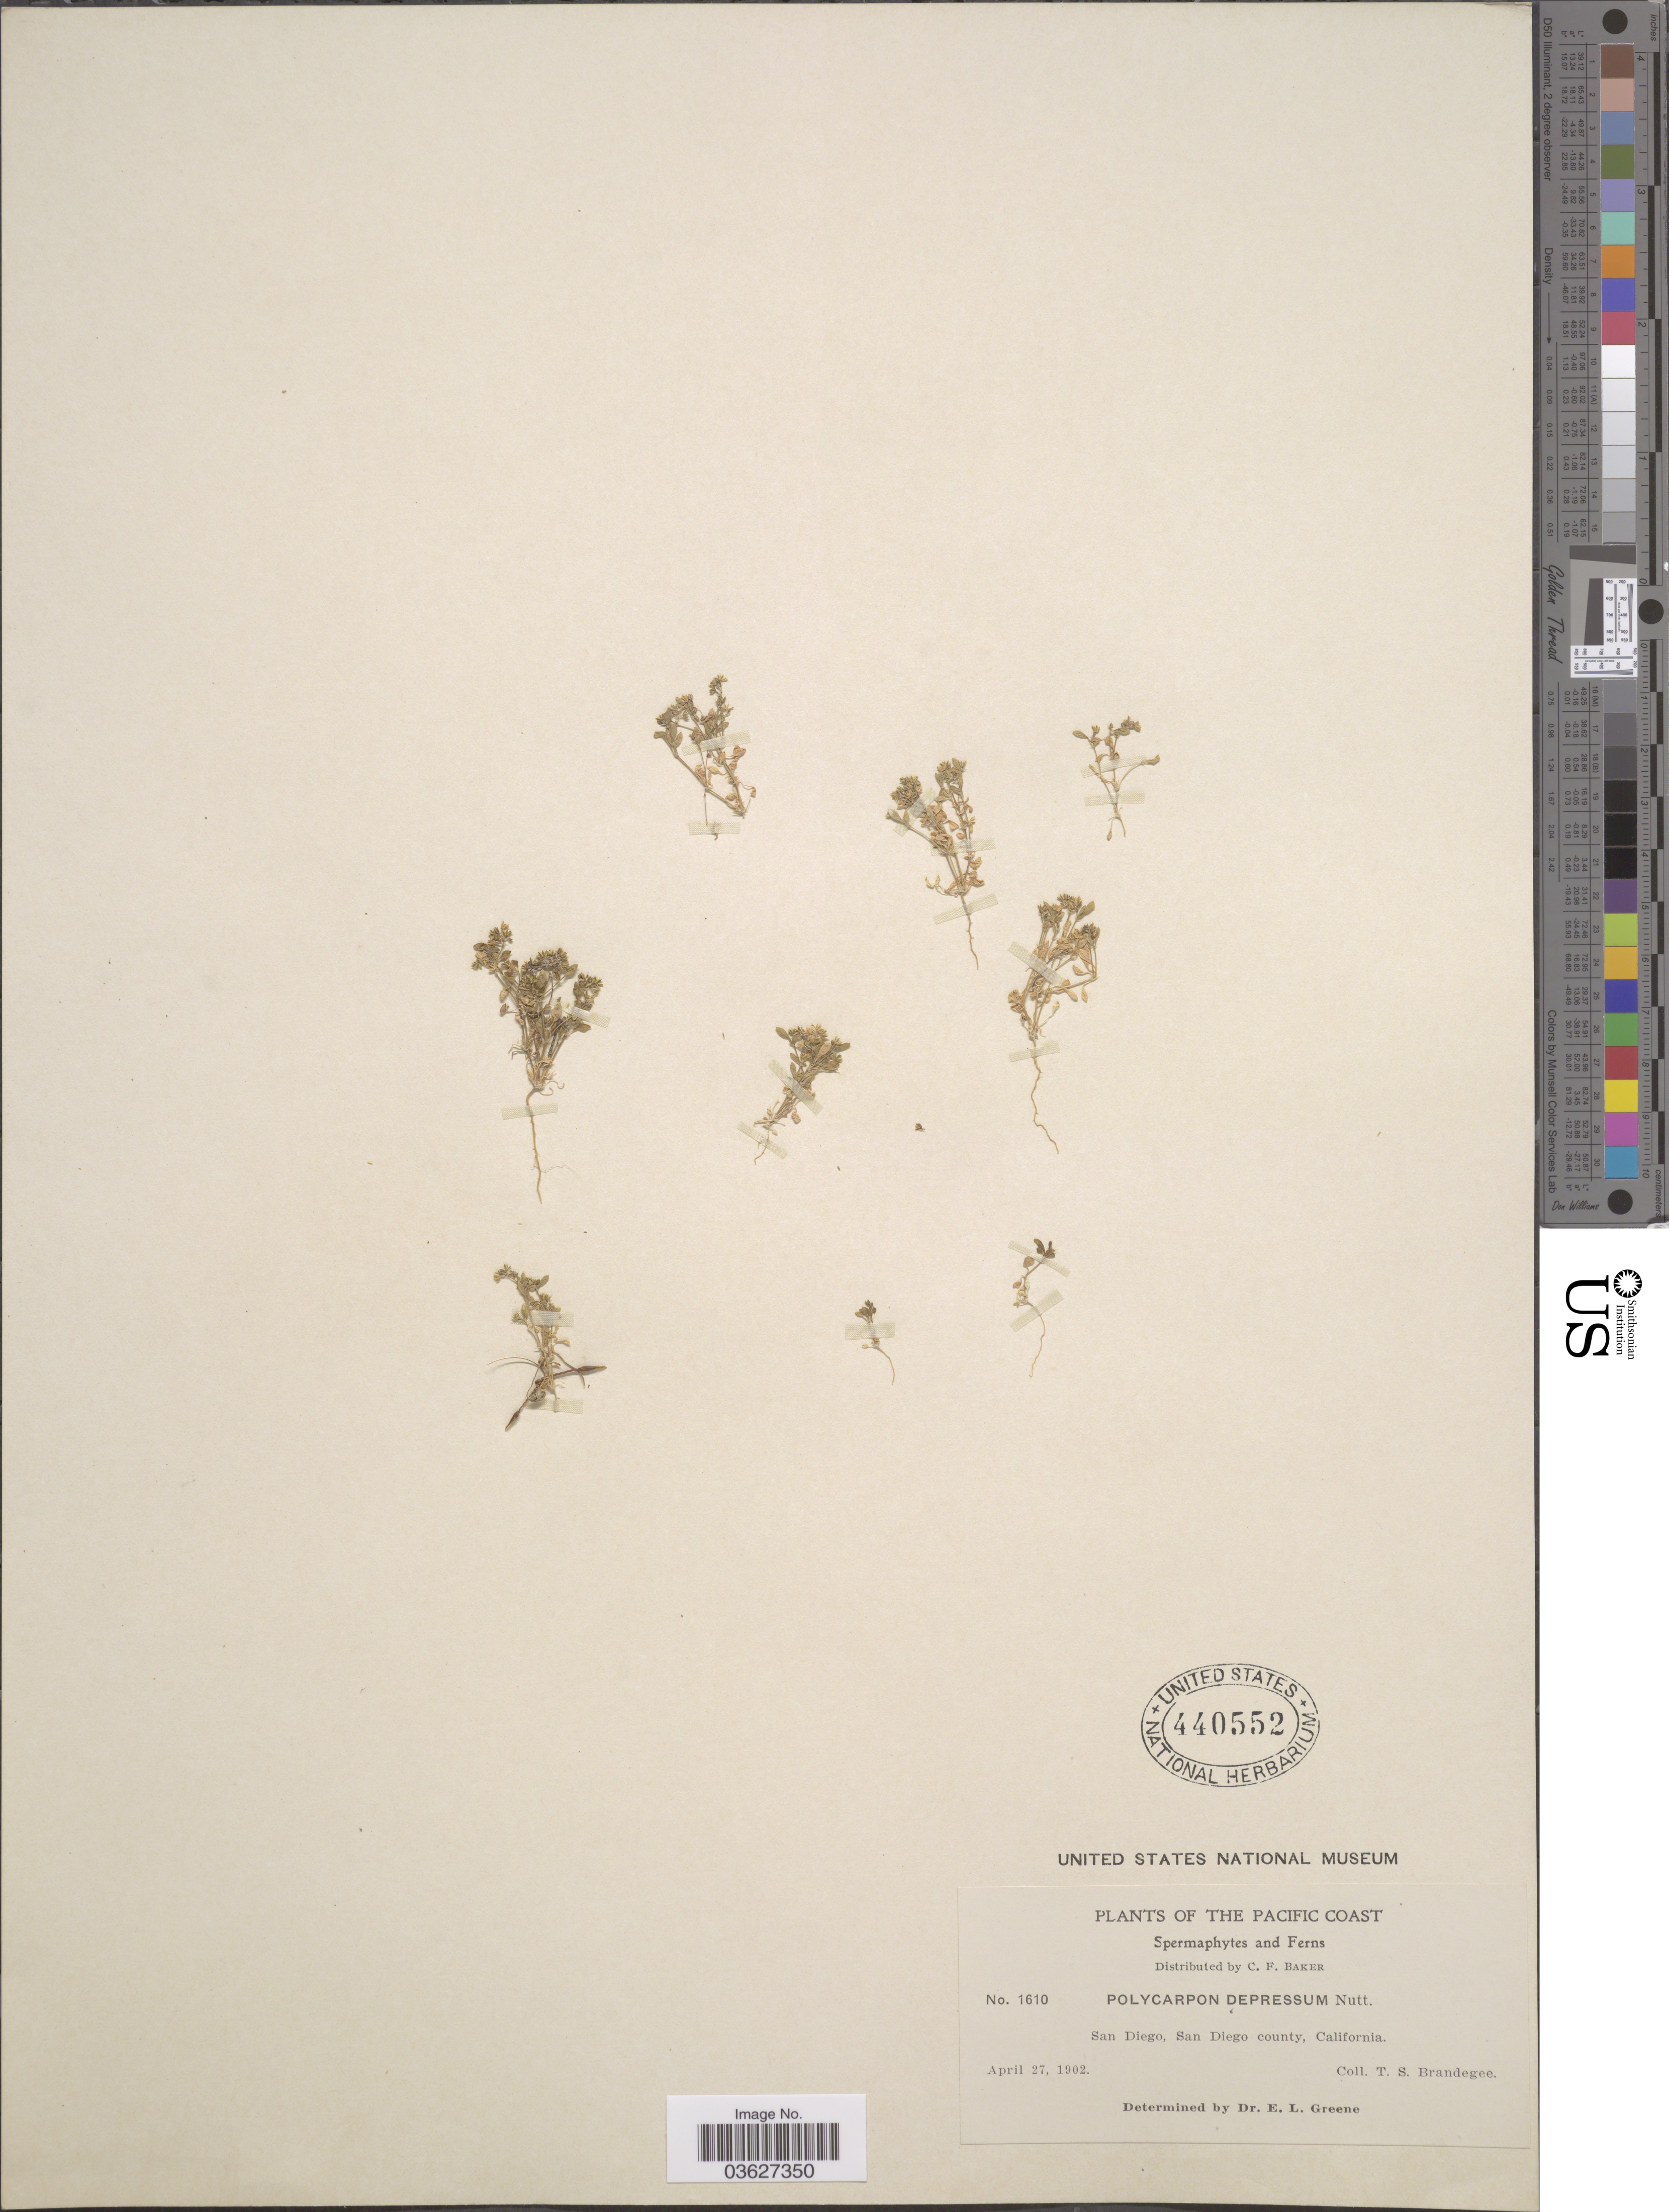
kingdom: Plantae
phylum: Tracheophyta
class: Magnoliopsida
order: Caryophyllales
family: Caryophyllaceae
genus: Polycarpon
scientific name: Polycarpon depressum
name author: Nutt.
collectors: T. S. Brandegee (herbarium)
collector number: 1610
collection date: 1902-04-27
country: United States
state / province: California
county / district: San Diego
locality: The Pacific Coast. San Diego, San Diego county.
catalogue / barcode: US 440552